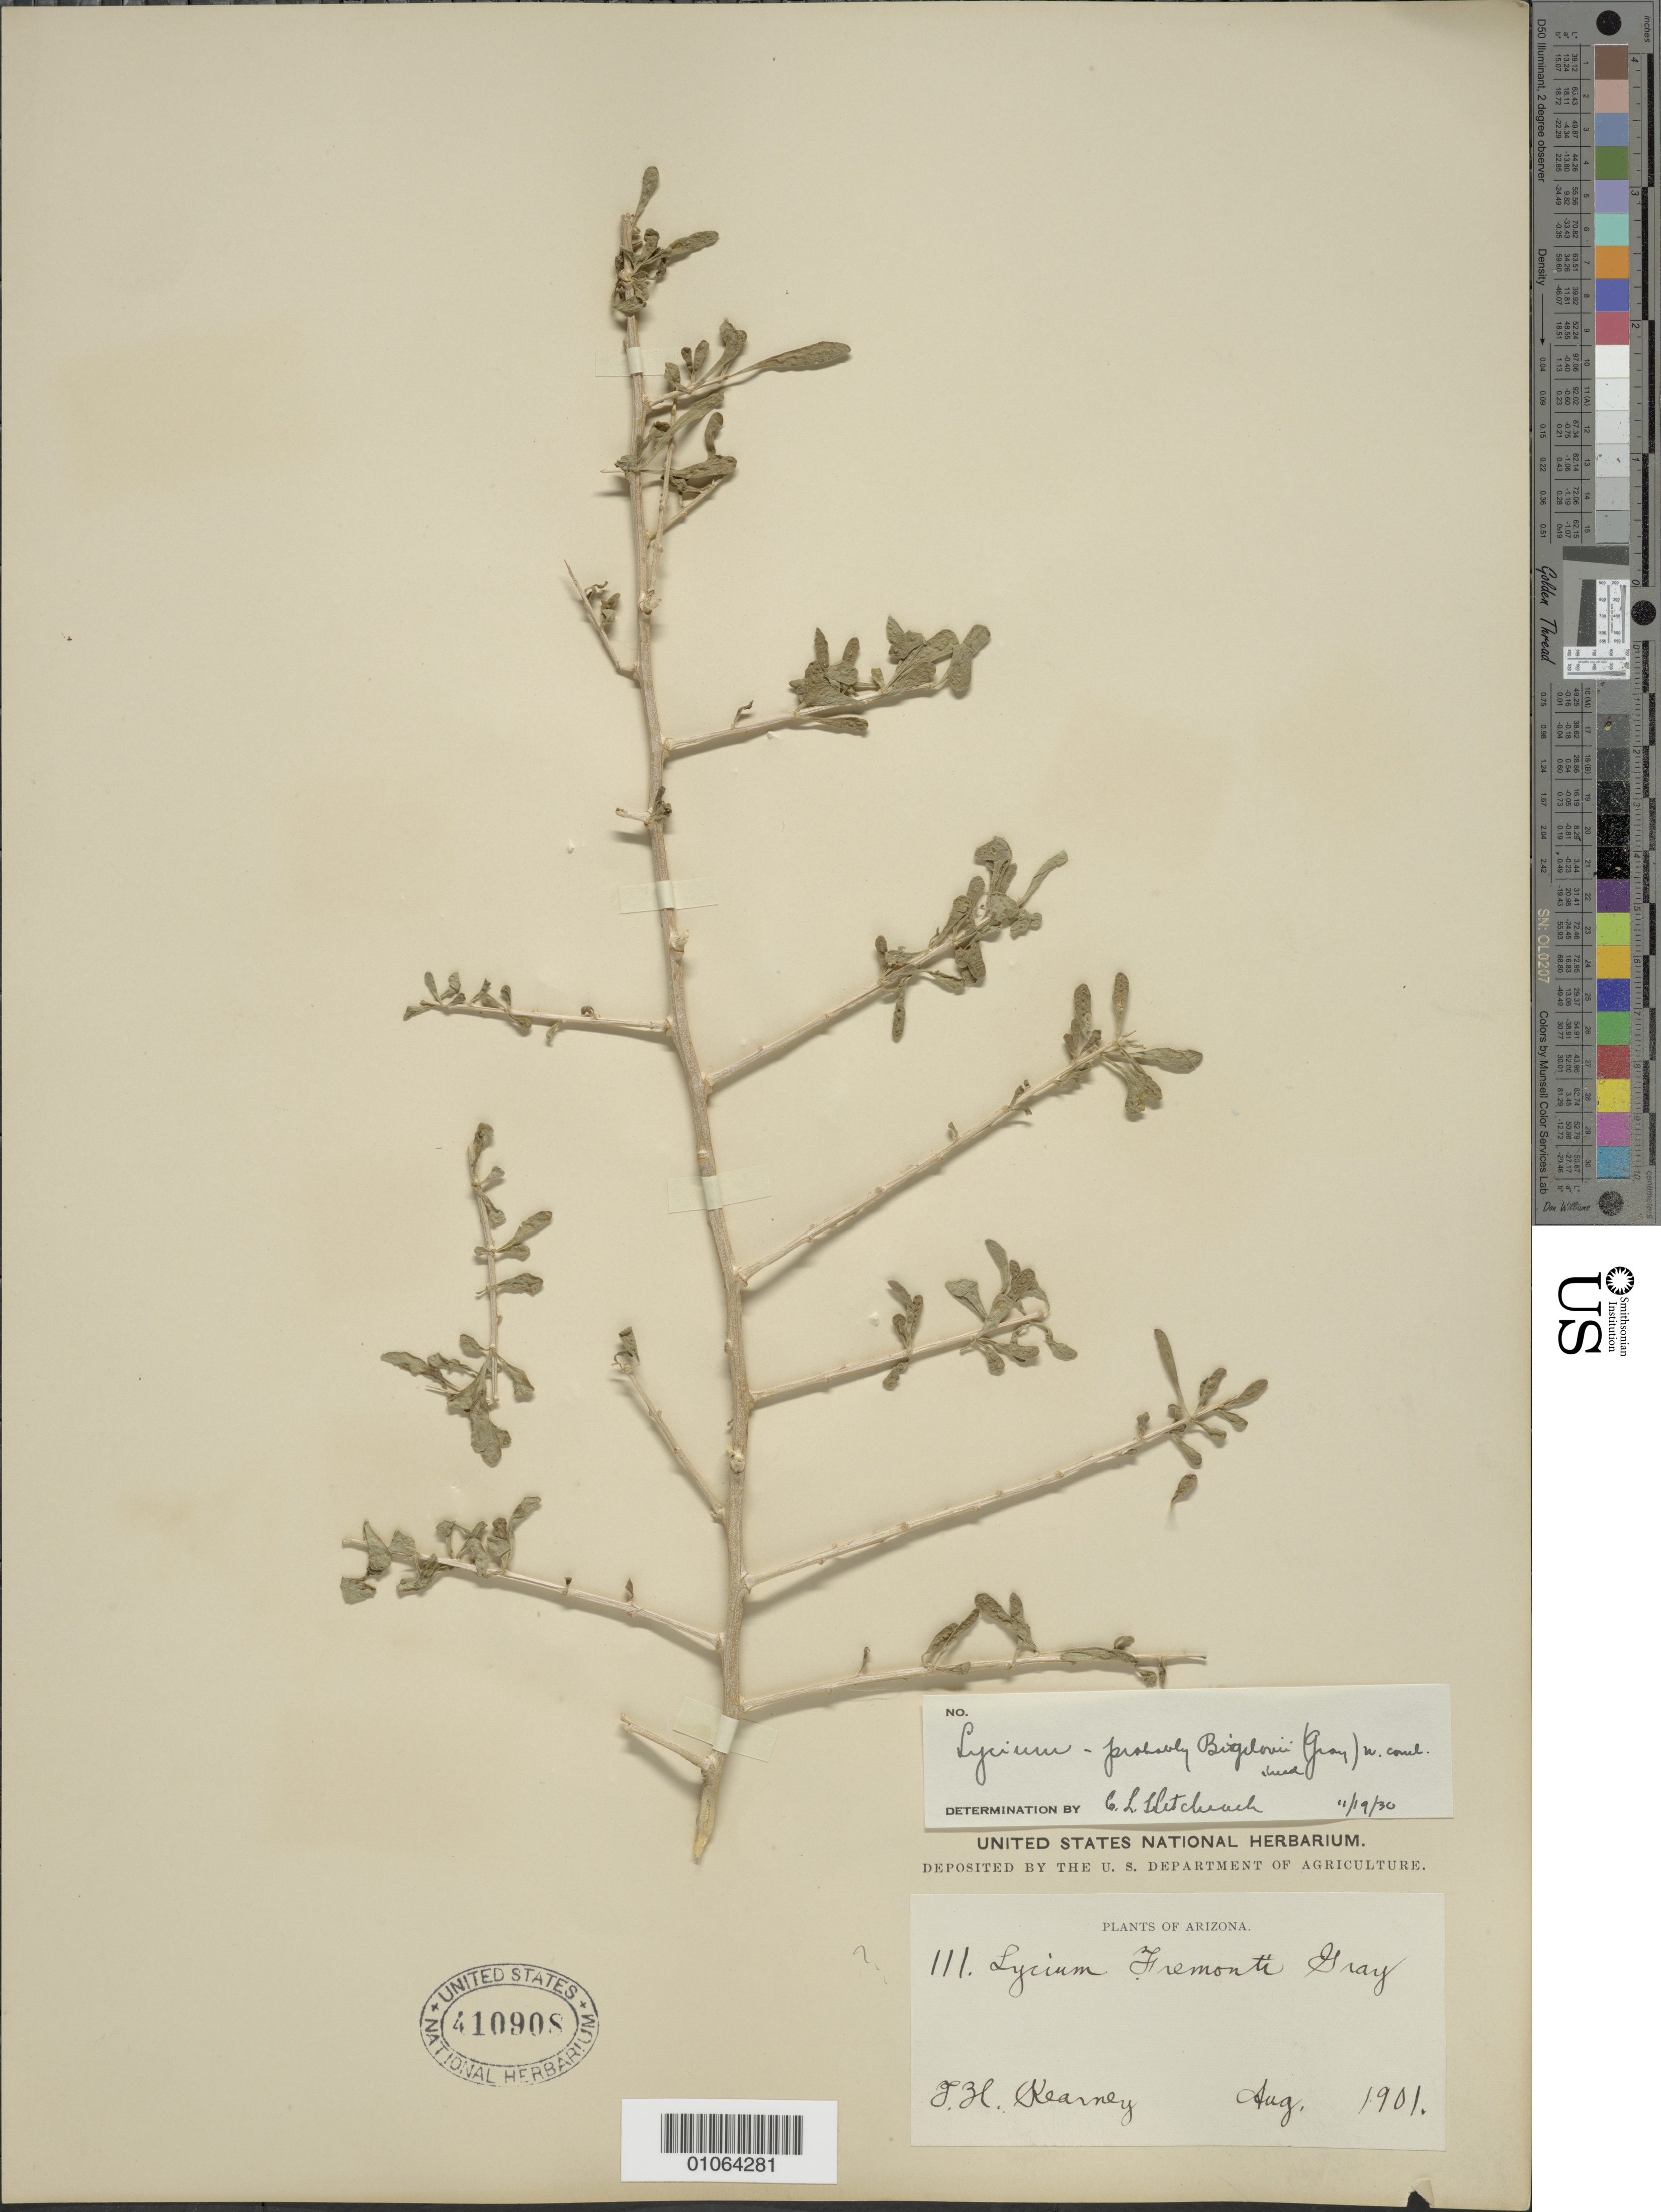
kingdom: Plantae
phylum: Tracheophyta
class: Magnoliopsida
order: Solanales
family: Solanaceae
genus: Lycium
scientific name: Lycium exsertum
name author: A. Gray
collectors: T. H. Kearney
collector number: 111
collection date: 1901-08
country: United States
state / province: Arizona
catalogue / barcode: US 410908